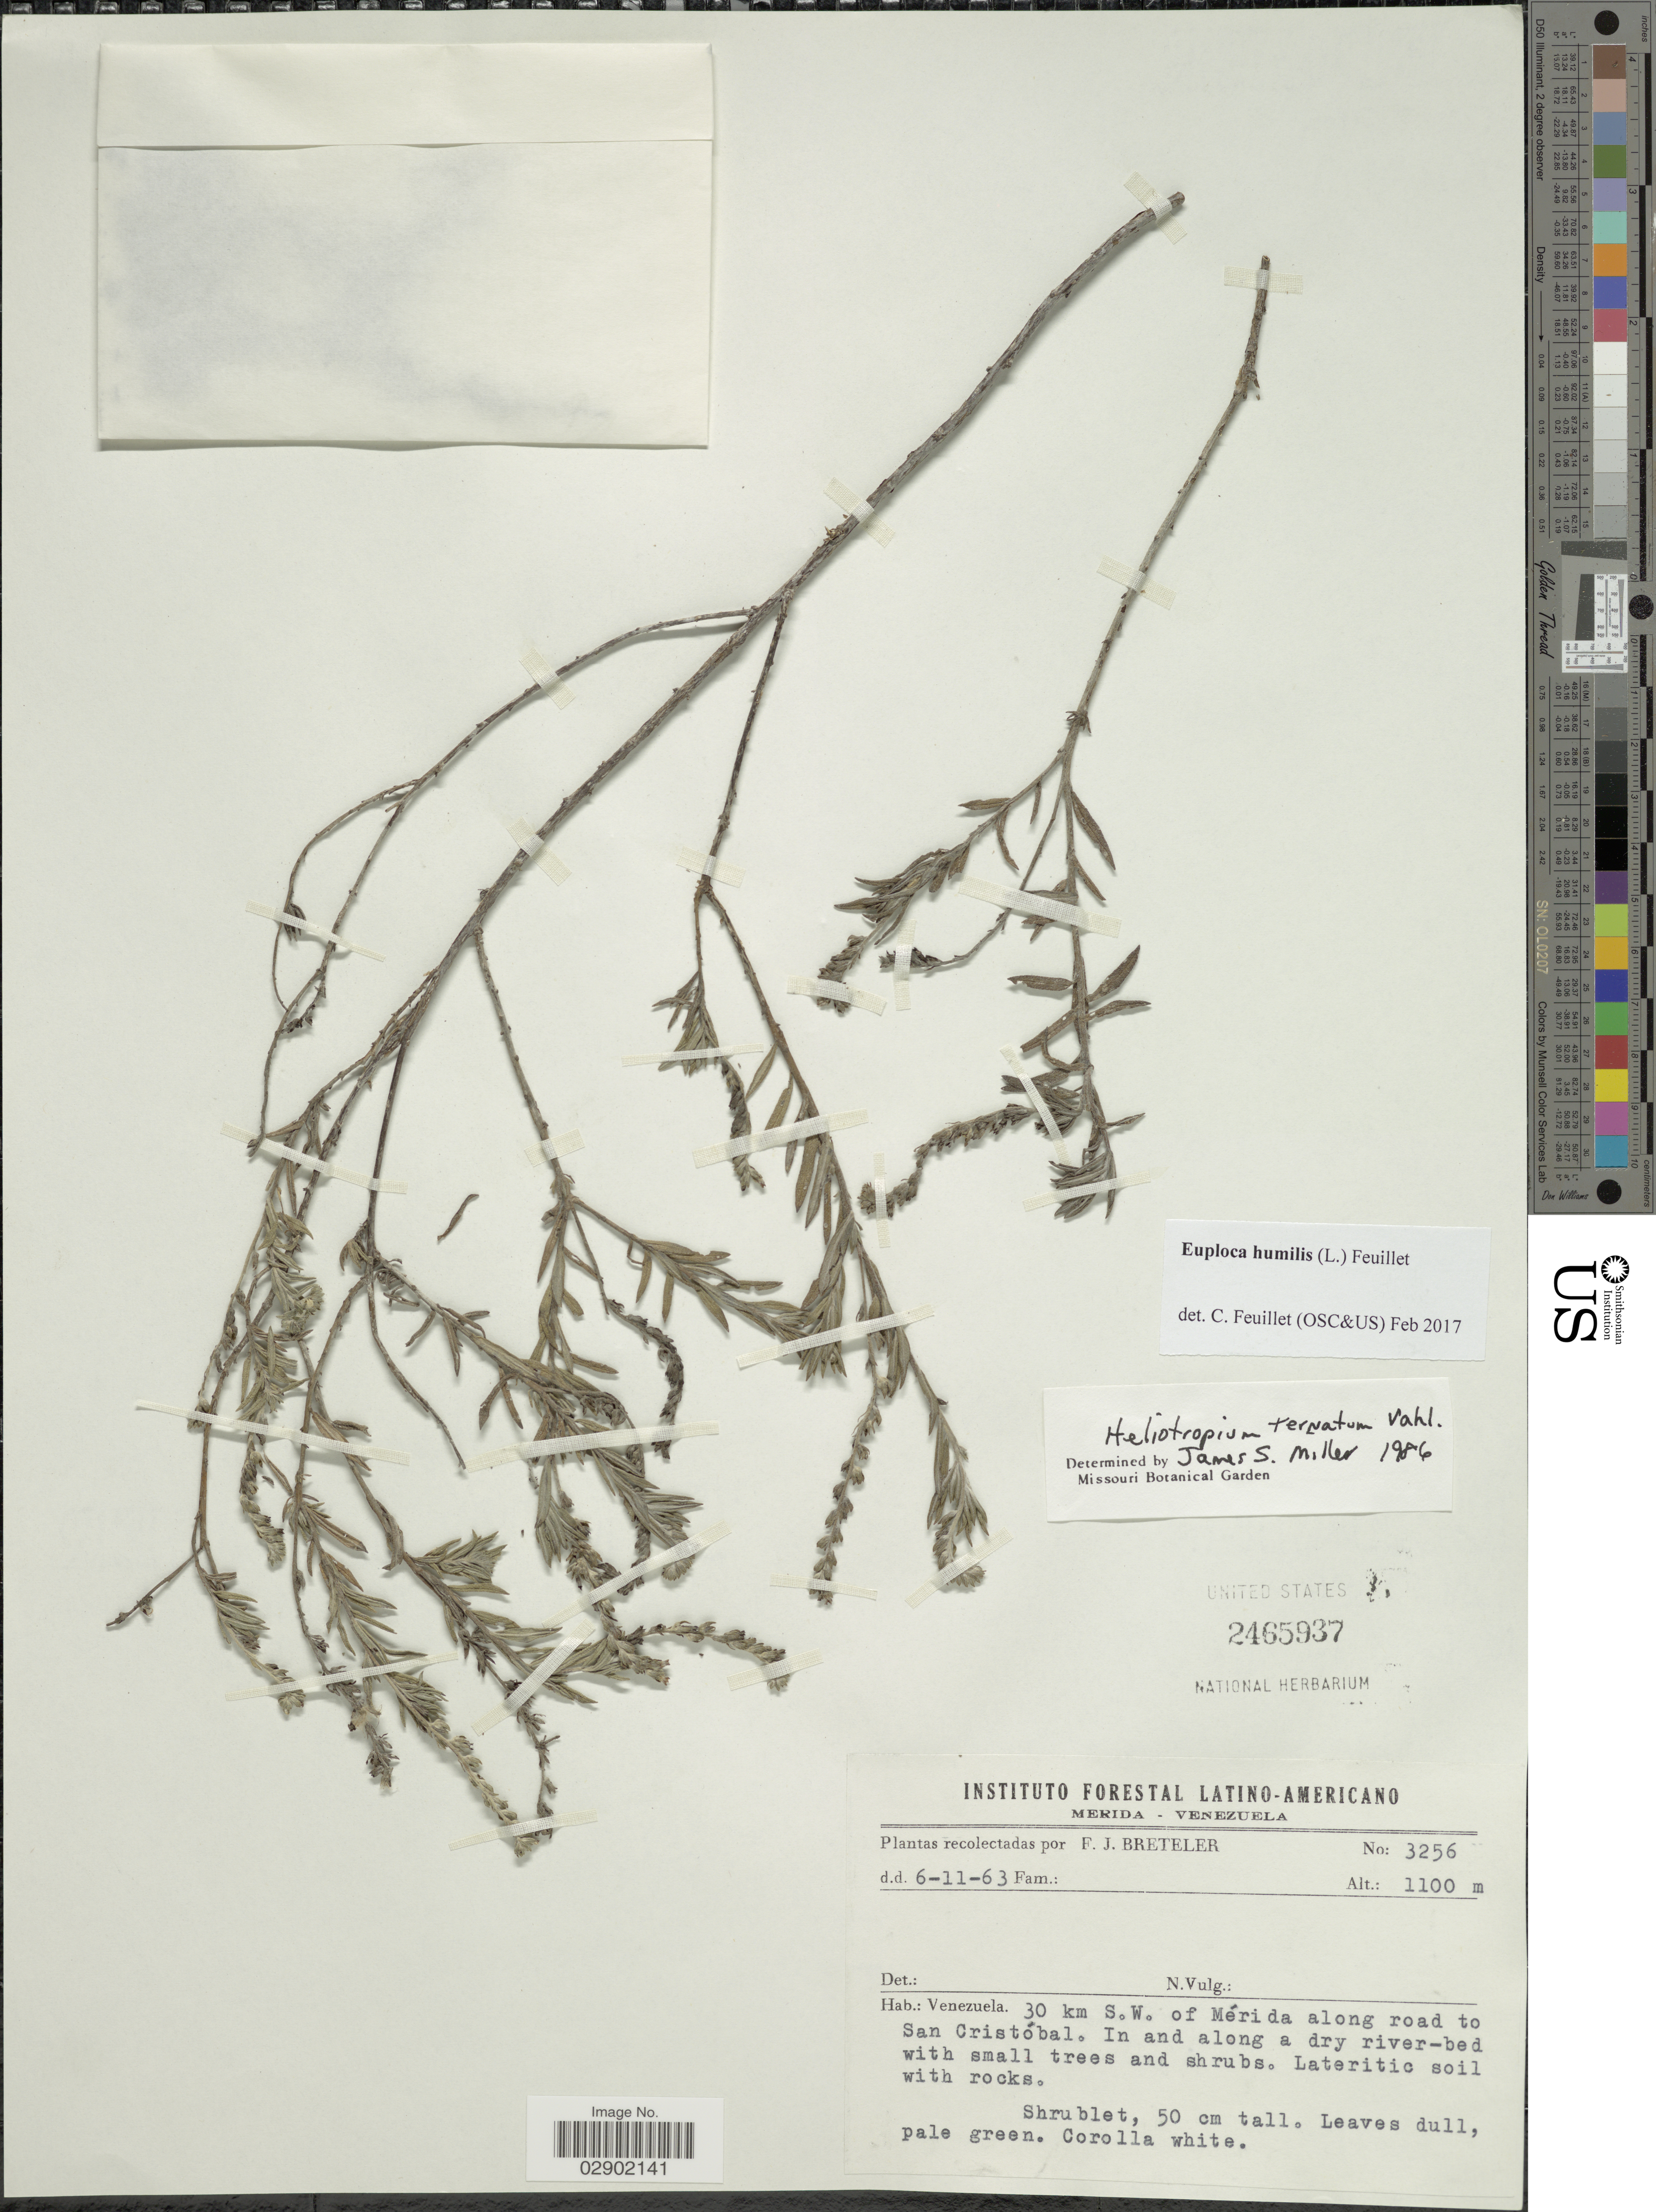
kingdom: Plantae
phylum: Tracheophyta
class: Magnoliopsida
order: Boraginales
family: Heliotropiaceae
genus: Euploca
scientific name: Euploca humilis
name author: (L.) Feuillet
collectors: F. J. Breteler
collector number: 3256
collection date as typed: Transcribed d/m/y: 6/11/63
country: Venezuela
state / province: Mérida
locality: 30 km S.W. of Mérida along road to San Cristóbal.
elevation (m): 1100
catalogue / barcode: US 2465937